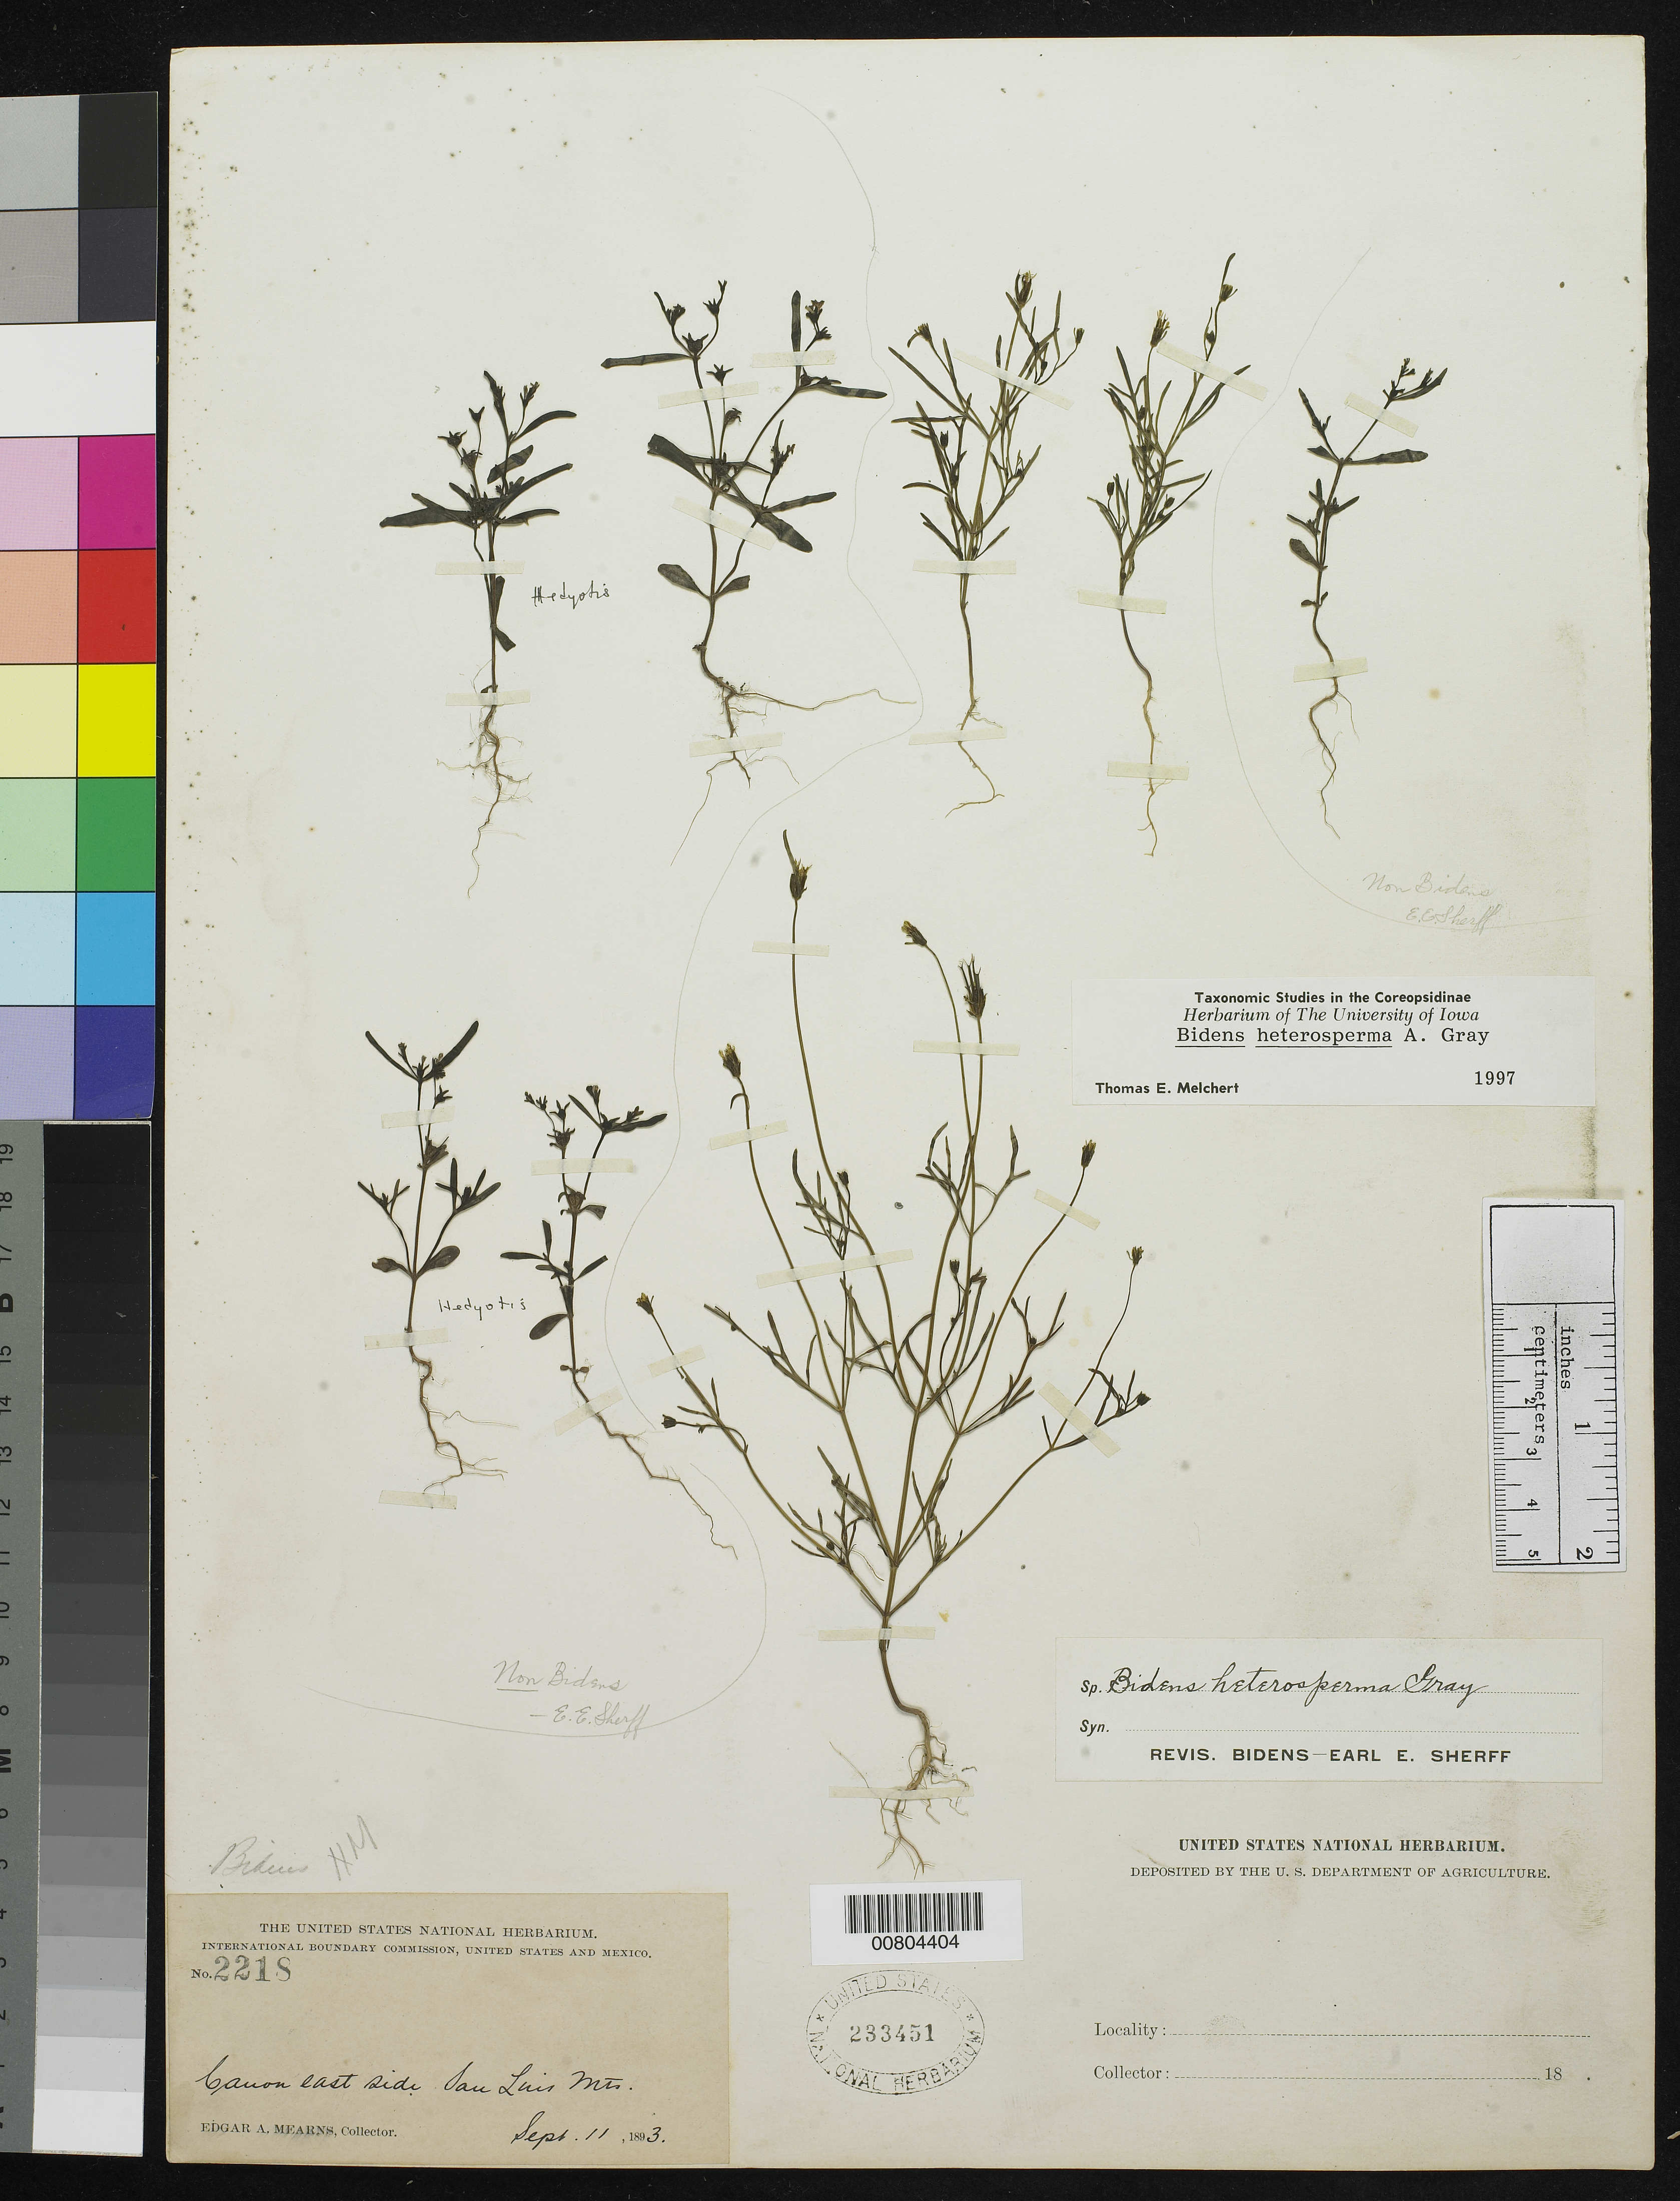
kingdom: Plantae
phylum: Tracheophyta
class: Magnoliopsida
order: Asterales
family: Asteraceae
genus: Bidens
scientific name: Bidens heterosperma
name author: A. Gray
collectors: E. A. Mearns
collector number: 2218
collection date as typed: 11 Sep 1893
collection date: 1893-09-11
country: United States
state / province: New Mexico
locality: Cañon east side San Luis Mts.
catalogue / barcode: US 233451